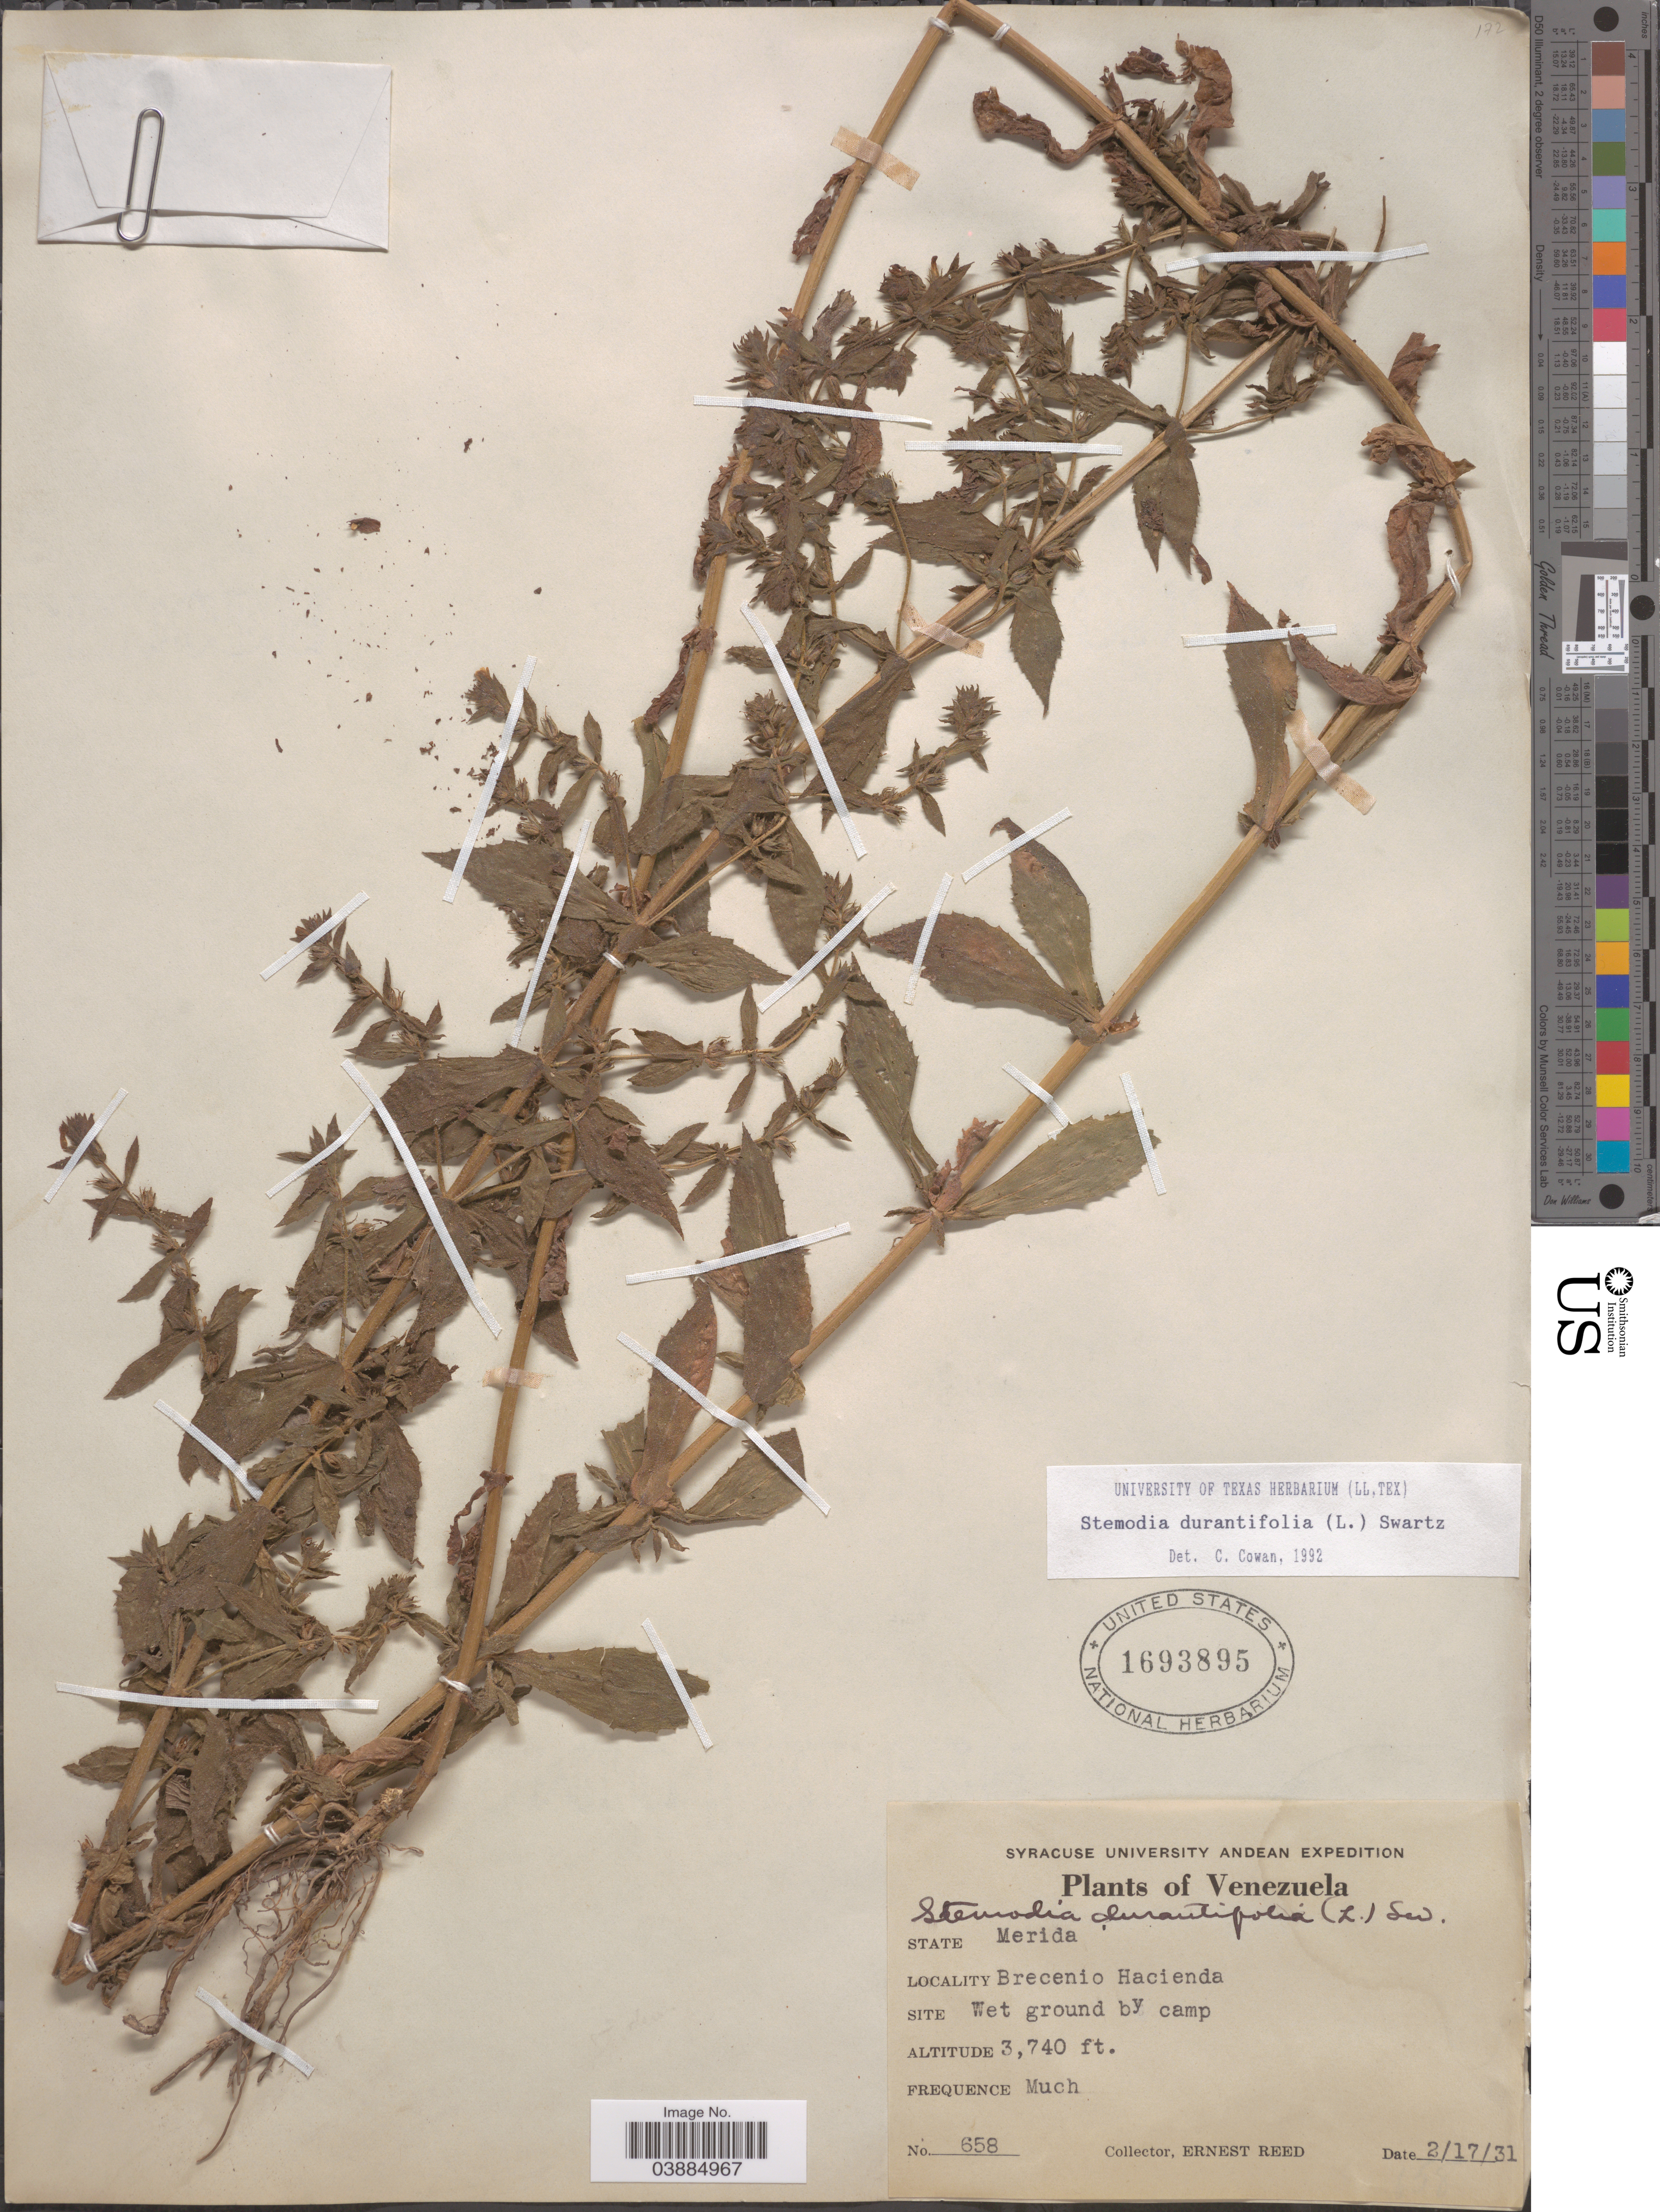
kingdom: Plantae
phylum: Tracheophyta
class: Magnoliopsida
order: Lamiales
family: Plantaginaceae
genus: Stemodia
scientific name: Stemodia durantifolia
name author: (L.) Sw.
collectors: E. Reed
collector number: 658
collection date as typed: Transcribed d/m/y: 17/2/31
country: Venezuela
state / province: Merida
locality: Brecenio Hacienda.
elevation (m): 1140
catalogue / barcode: US 1693895